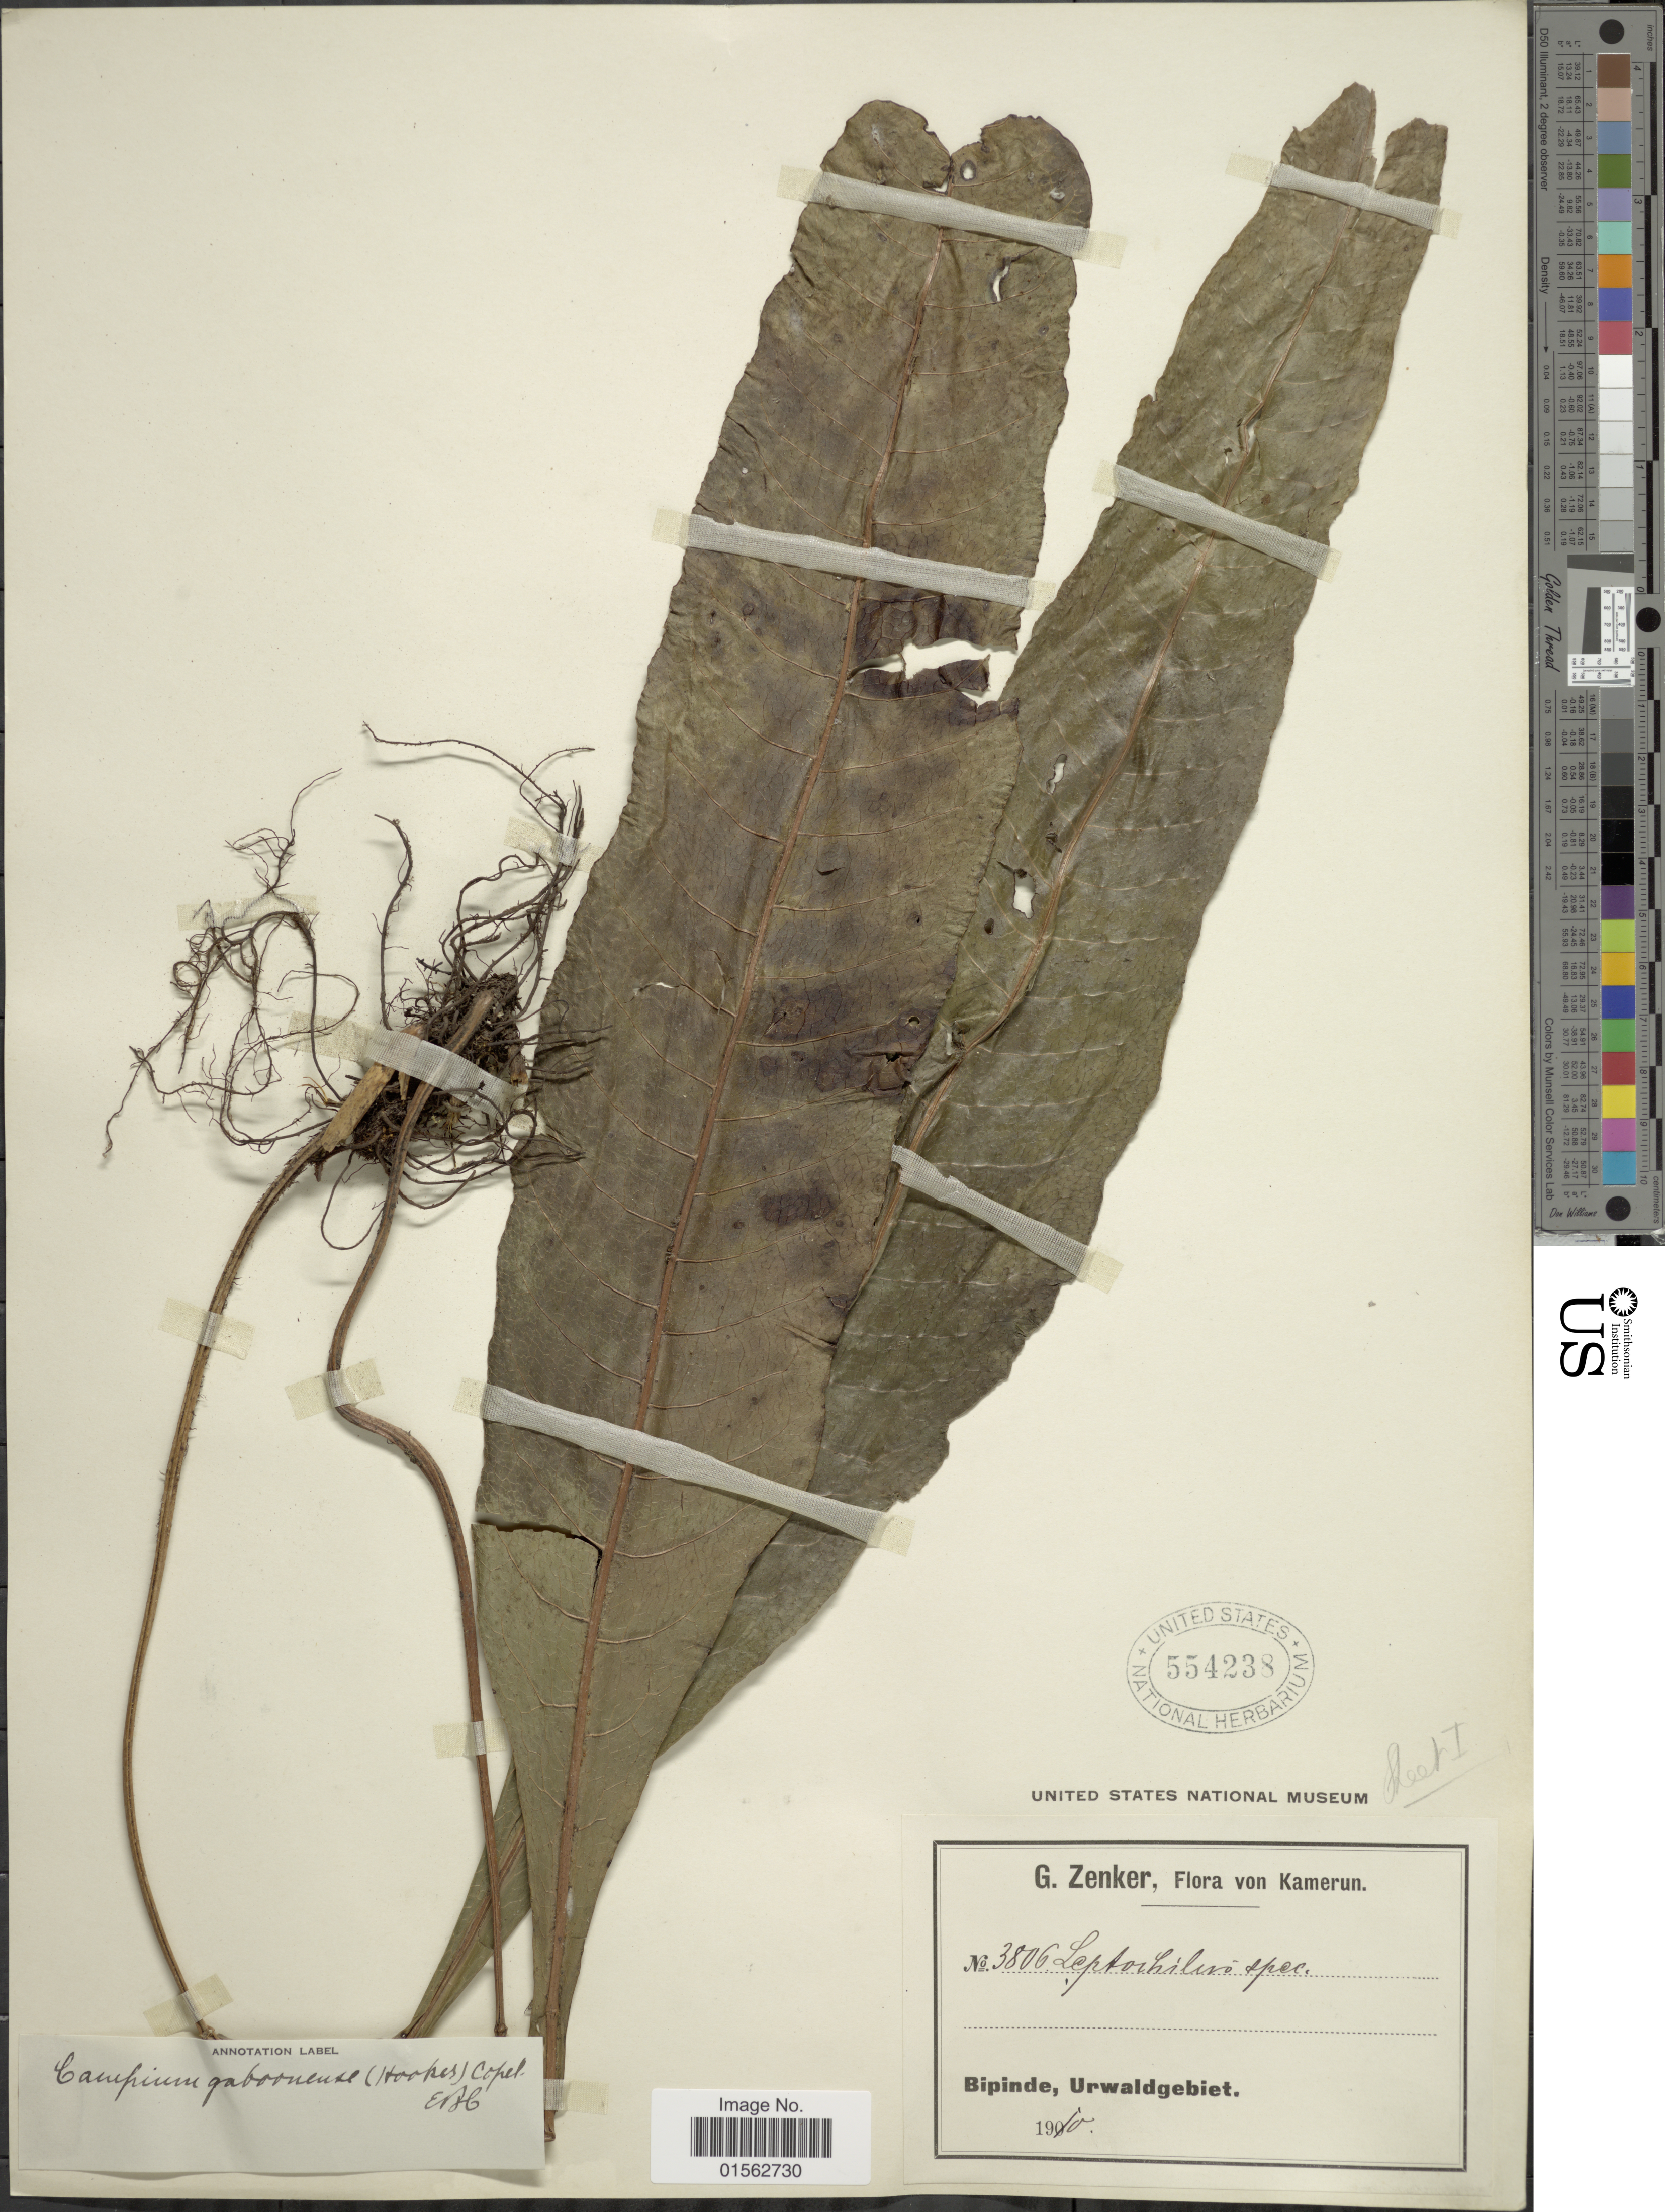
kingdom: Plantae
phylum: Tracheophyta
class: Polypodiopsida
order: Polypodiales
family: Dryopteridaceae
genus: Bolbitis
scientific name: Bolbitis gaboonensis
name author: (Hook.) C. Chr.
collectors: G. A. Zenker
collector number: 3806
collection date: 1910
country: Cameroon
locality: Bipinde, Urwaldgebiet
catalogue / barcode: US 554238